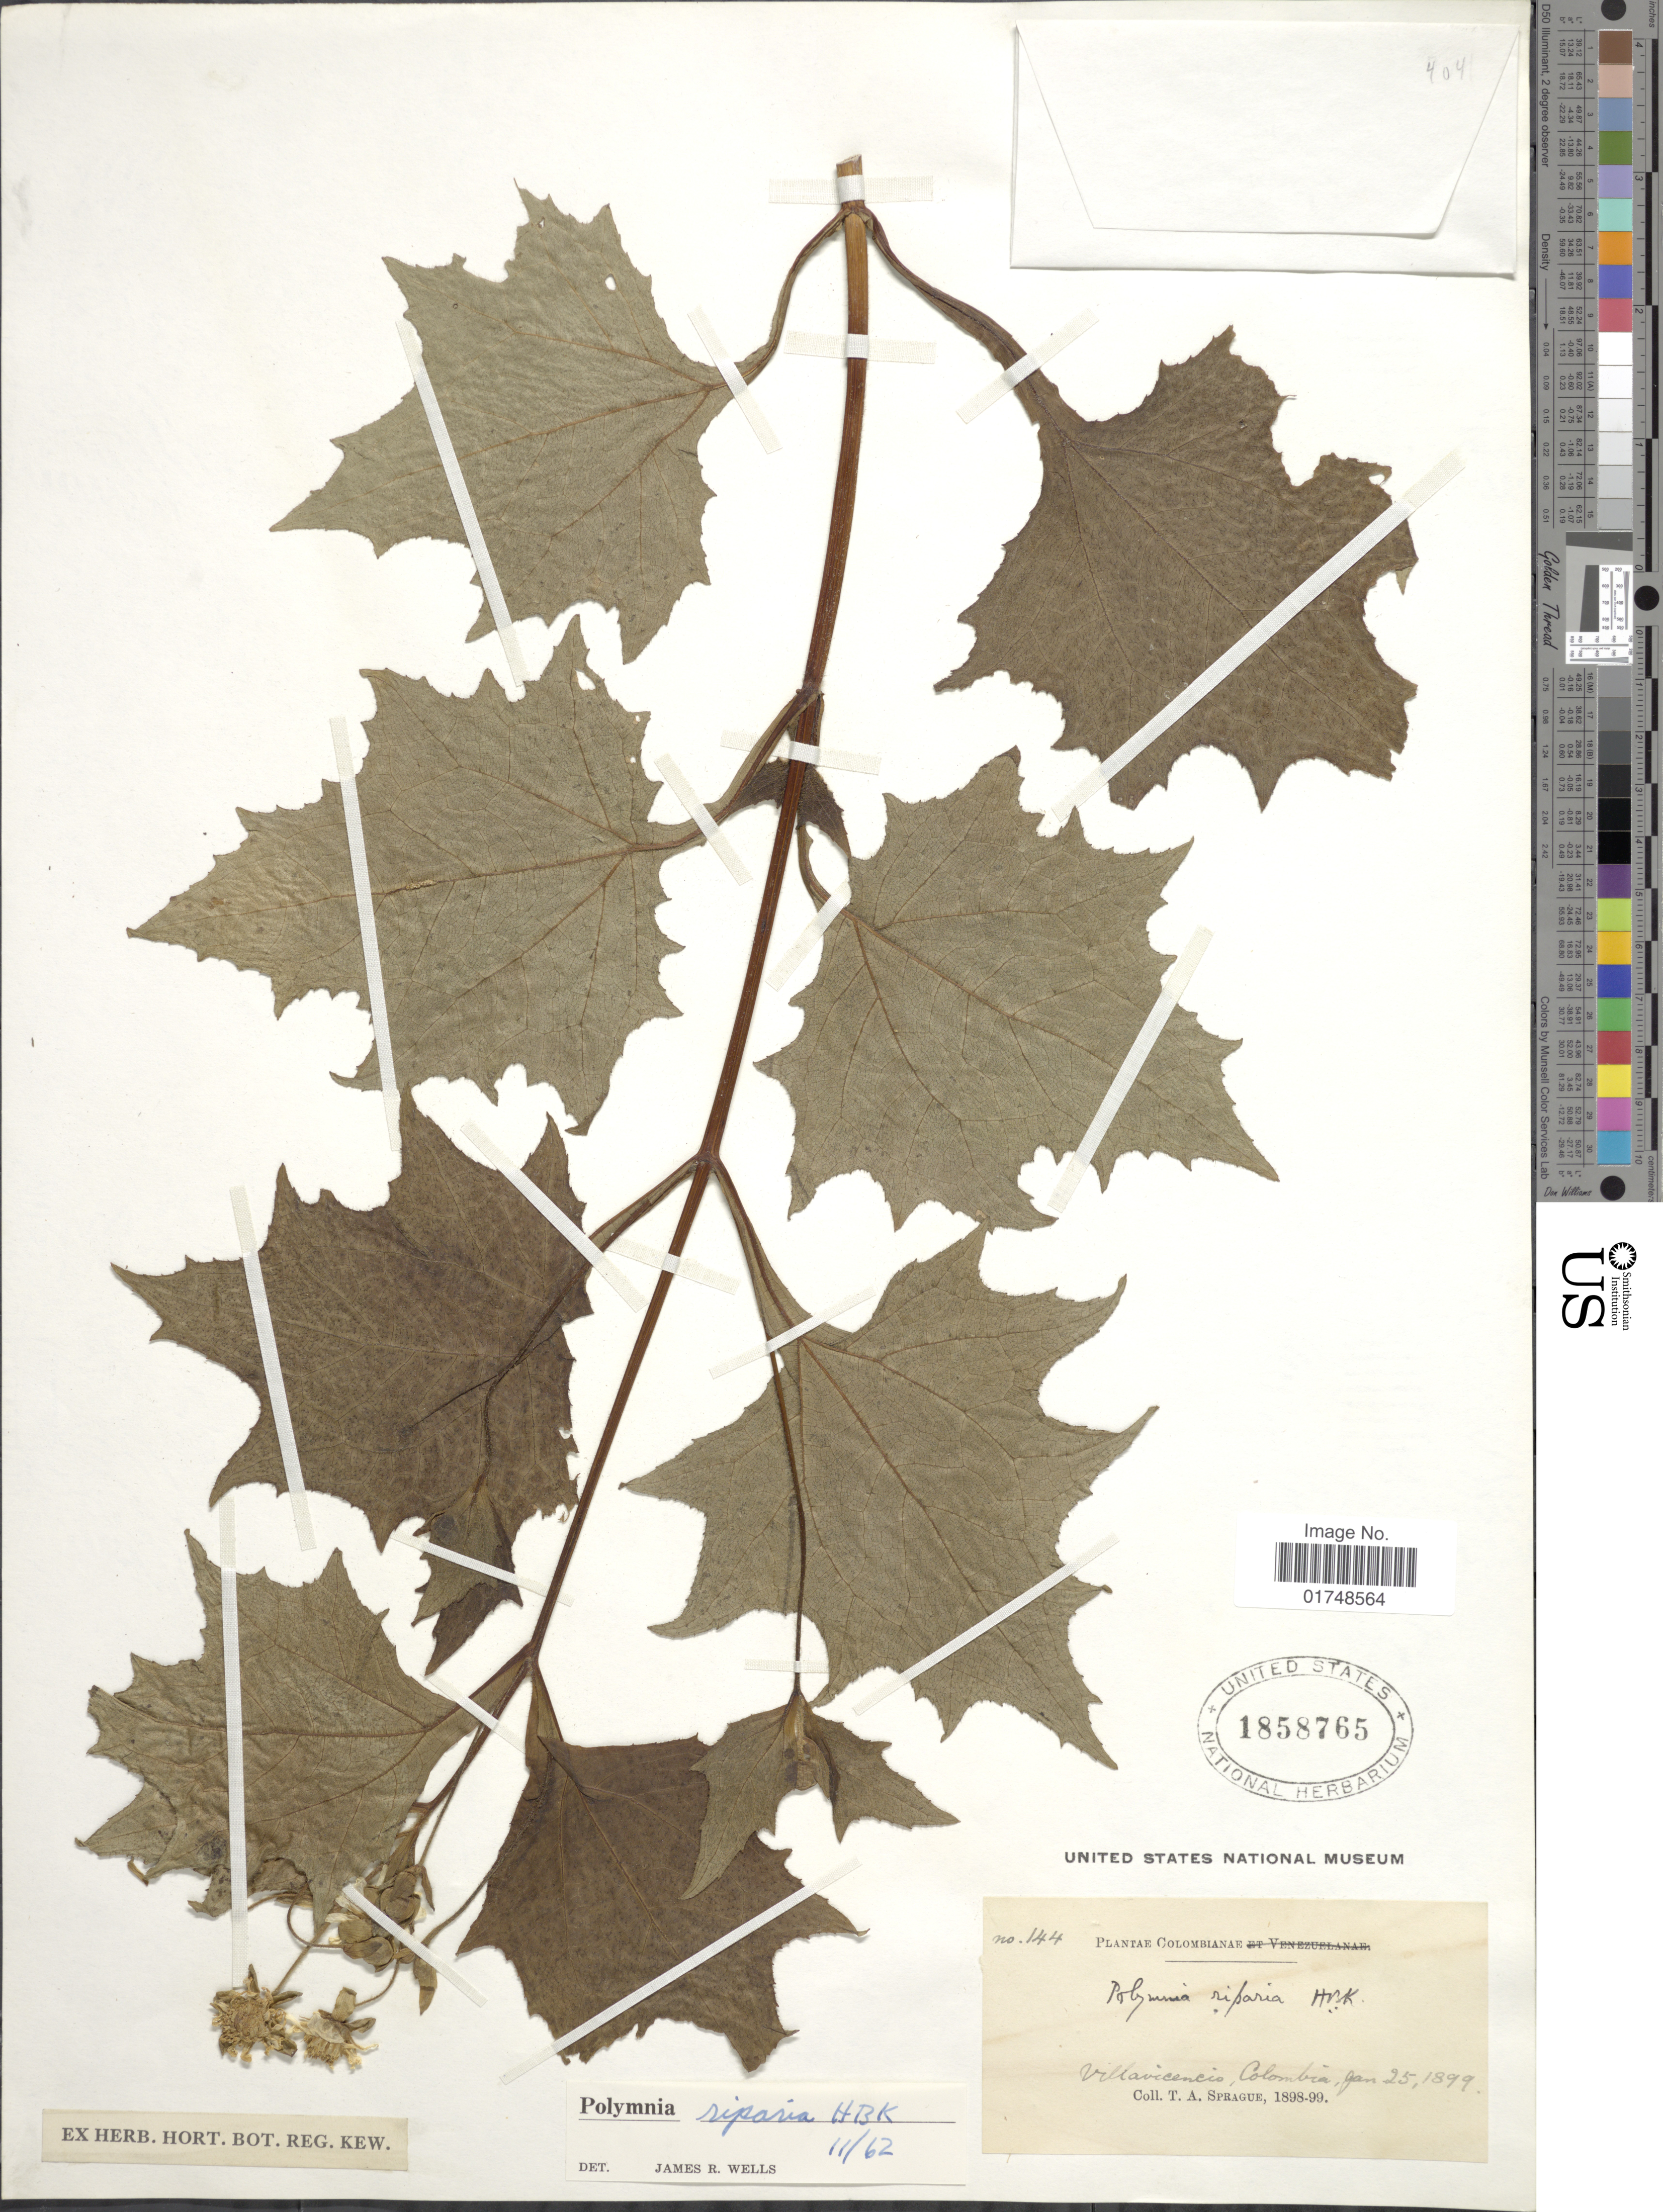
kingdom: Plantae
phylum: Tracheophyta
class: Magnoliopsida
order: Asterales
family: Asteraceae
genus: Smallanthus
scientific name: Smallanthus riparius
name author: (Kunth) H. Rob.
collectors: T. A. Sprague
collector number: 144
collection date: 1899-01-25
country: Colombia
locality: Villavicencis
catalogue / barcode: US 1858765